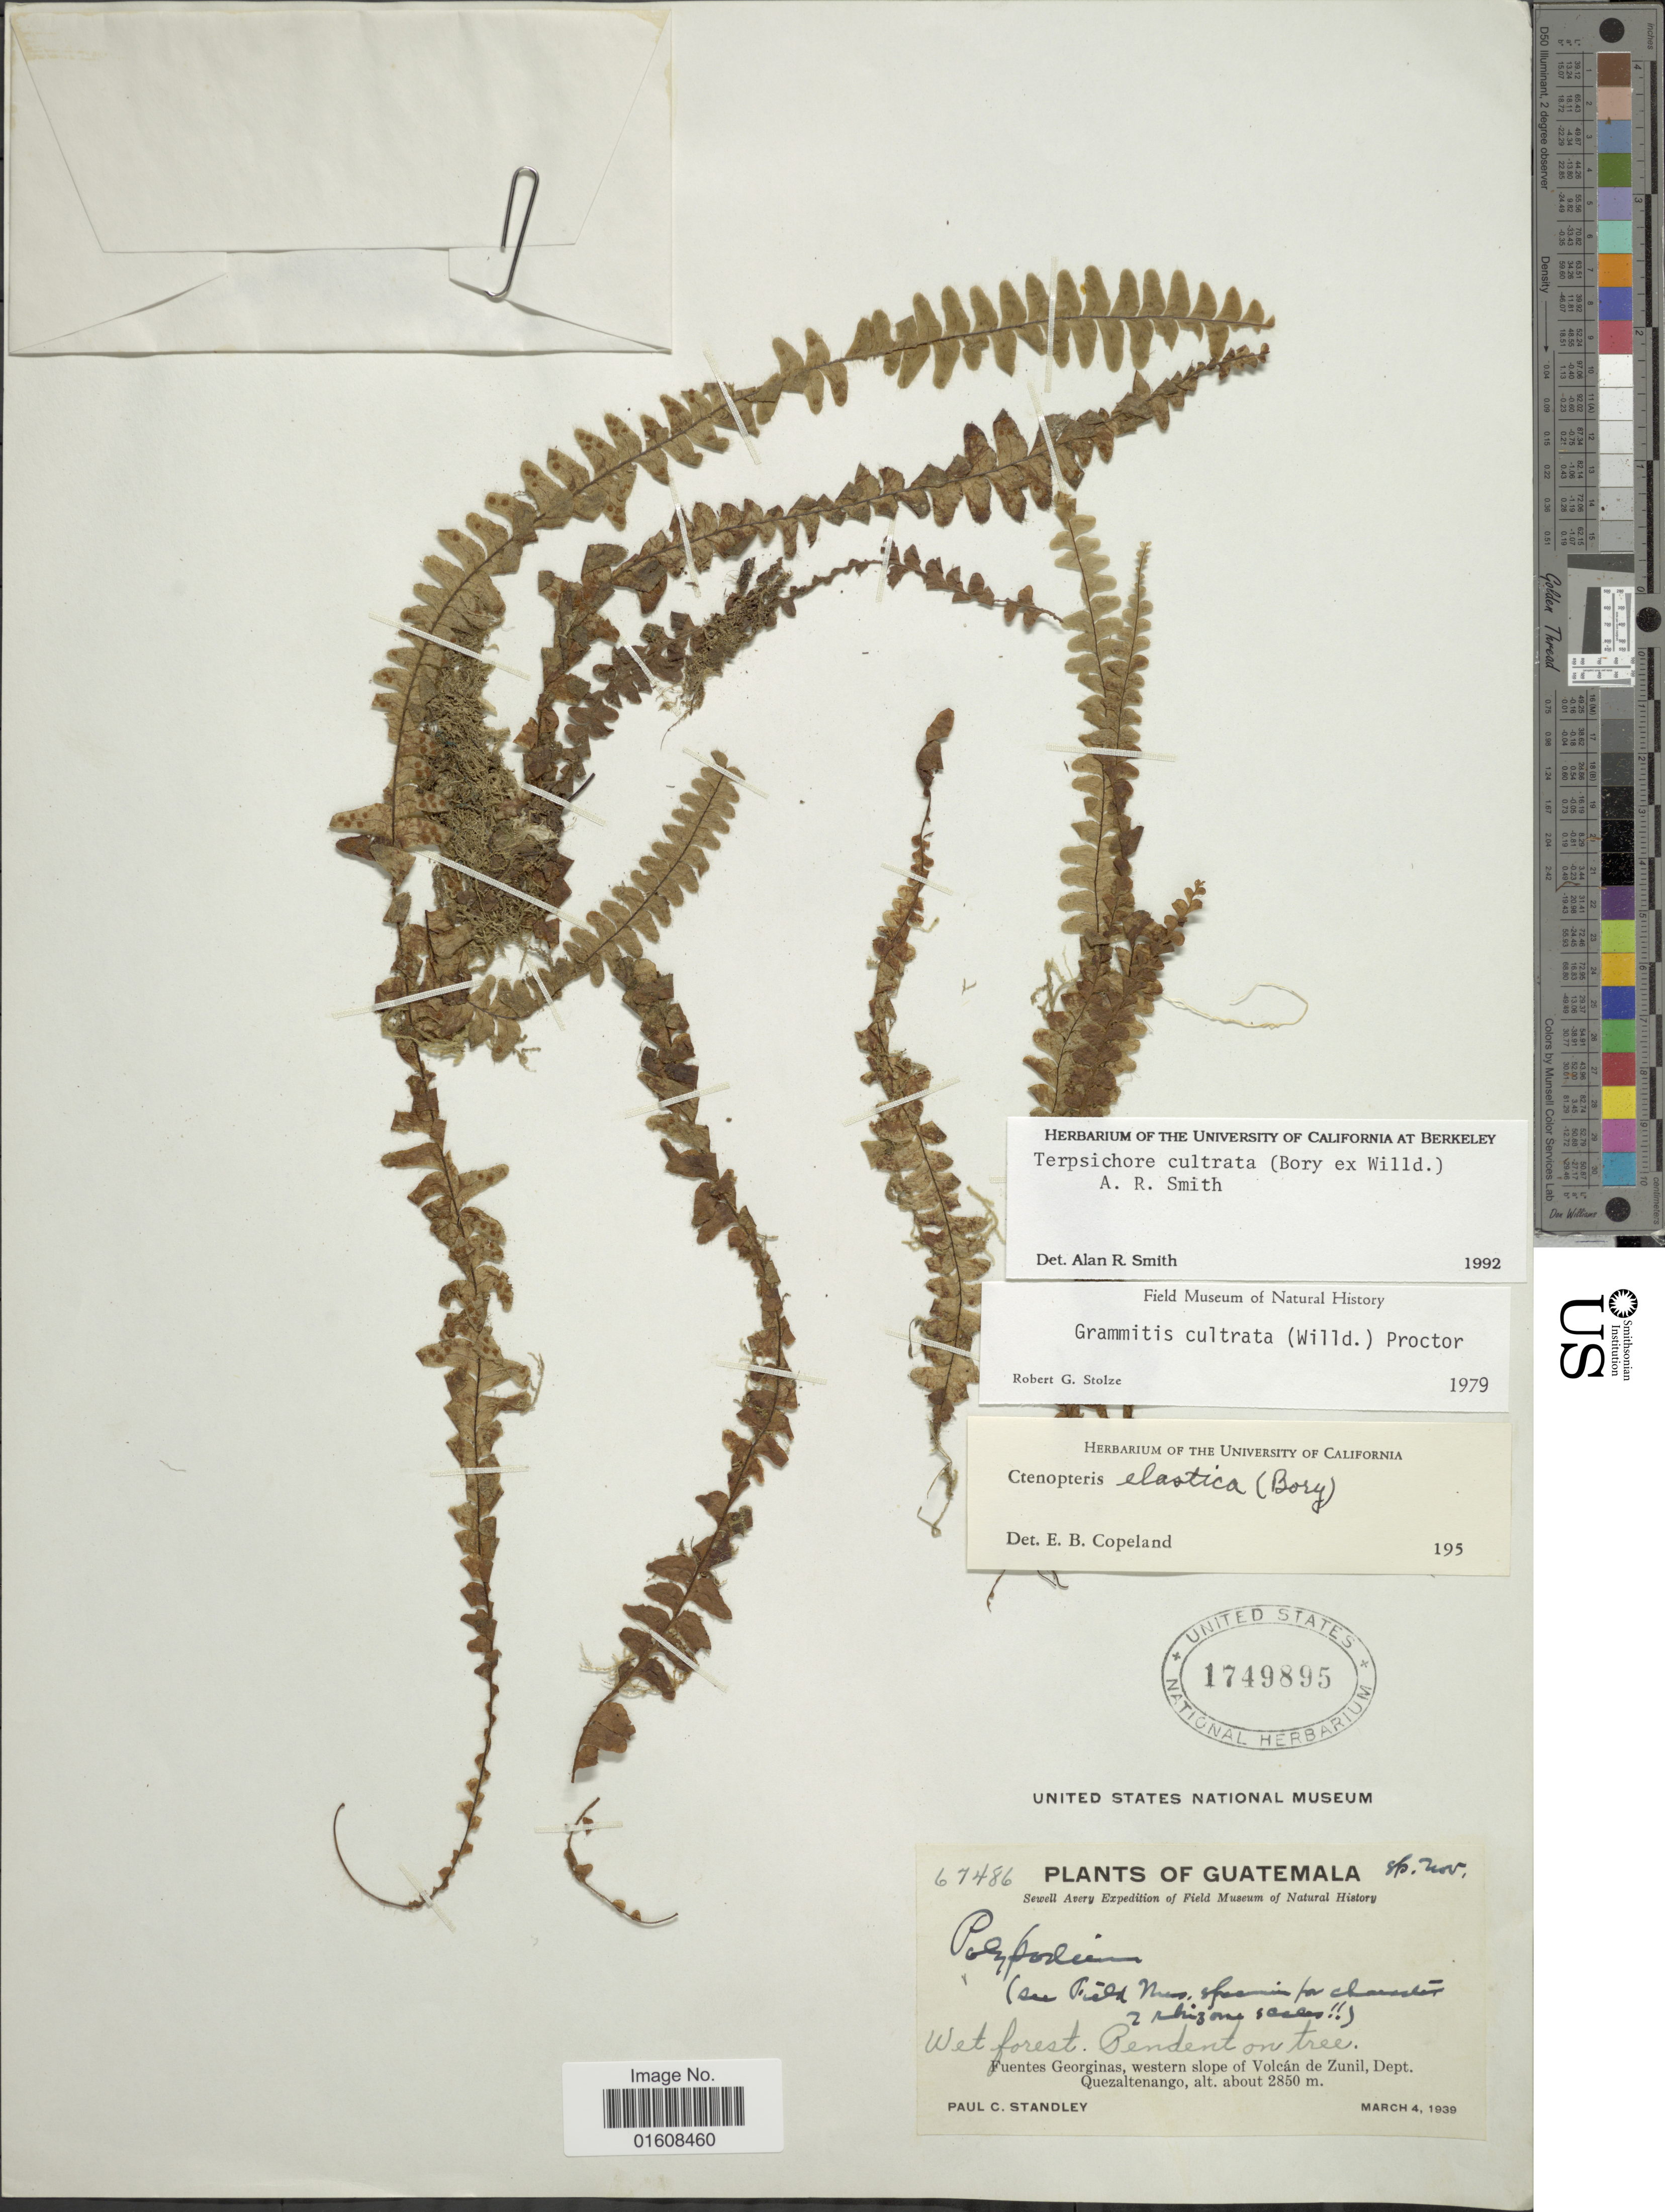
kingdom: Plantae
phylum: Tracheophyta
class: Polypodiopsida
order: Polypodiales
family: Polypodiaceae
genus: Alansmia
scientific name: Alansmia cultrata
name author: (Bory ex Willd.) Moguel & M. Kessler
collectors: P. C. Standley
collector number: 67486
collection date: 1939-03-04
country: Guatemala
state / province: Quetzaltenango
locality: Fuentes Georginas, western slope of Volcán de Zunil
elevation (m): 2850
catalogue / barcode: US 1749895